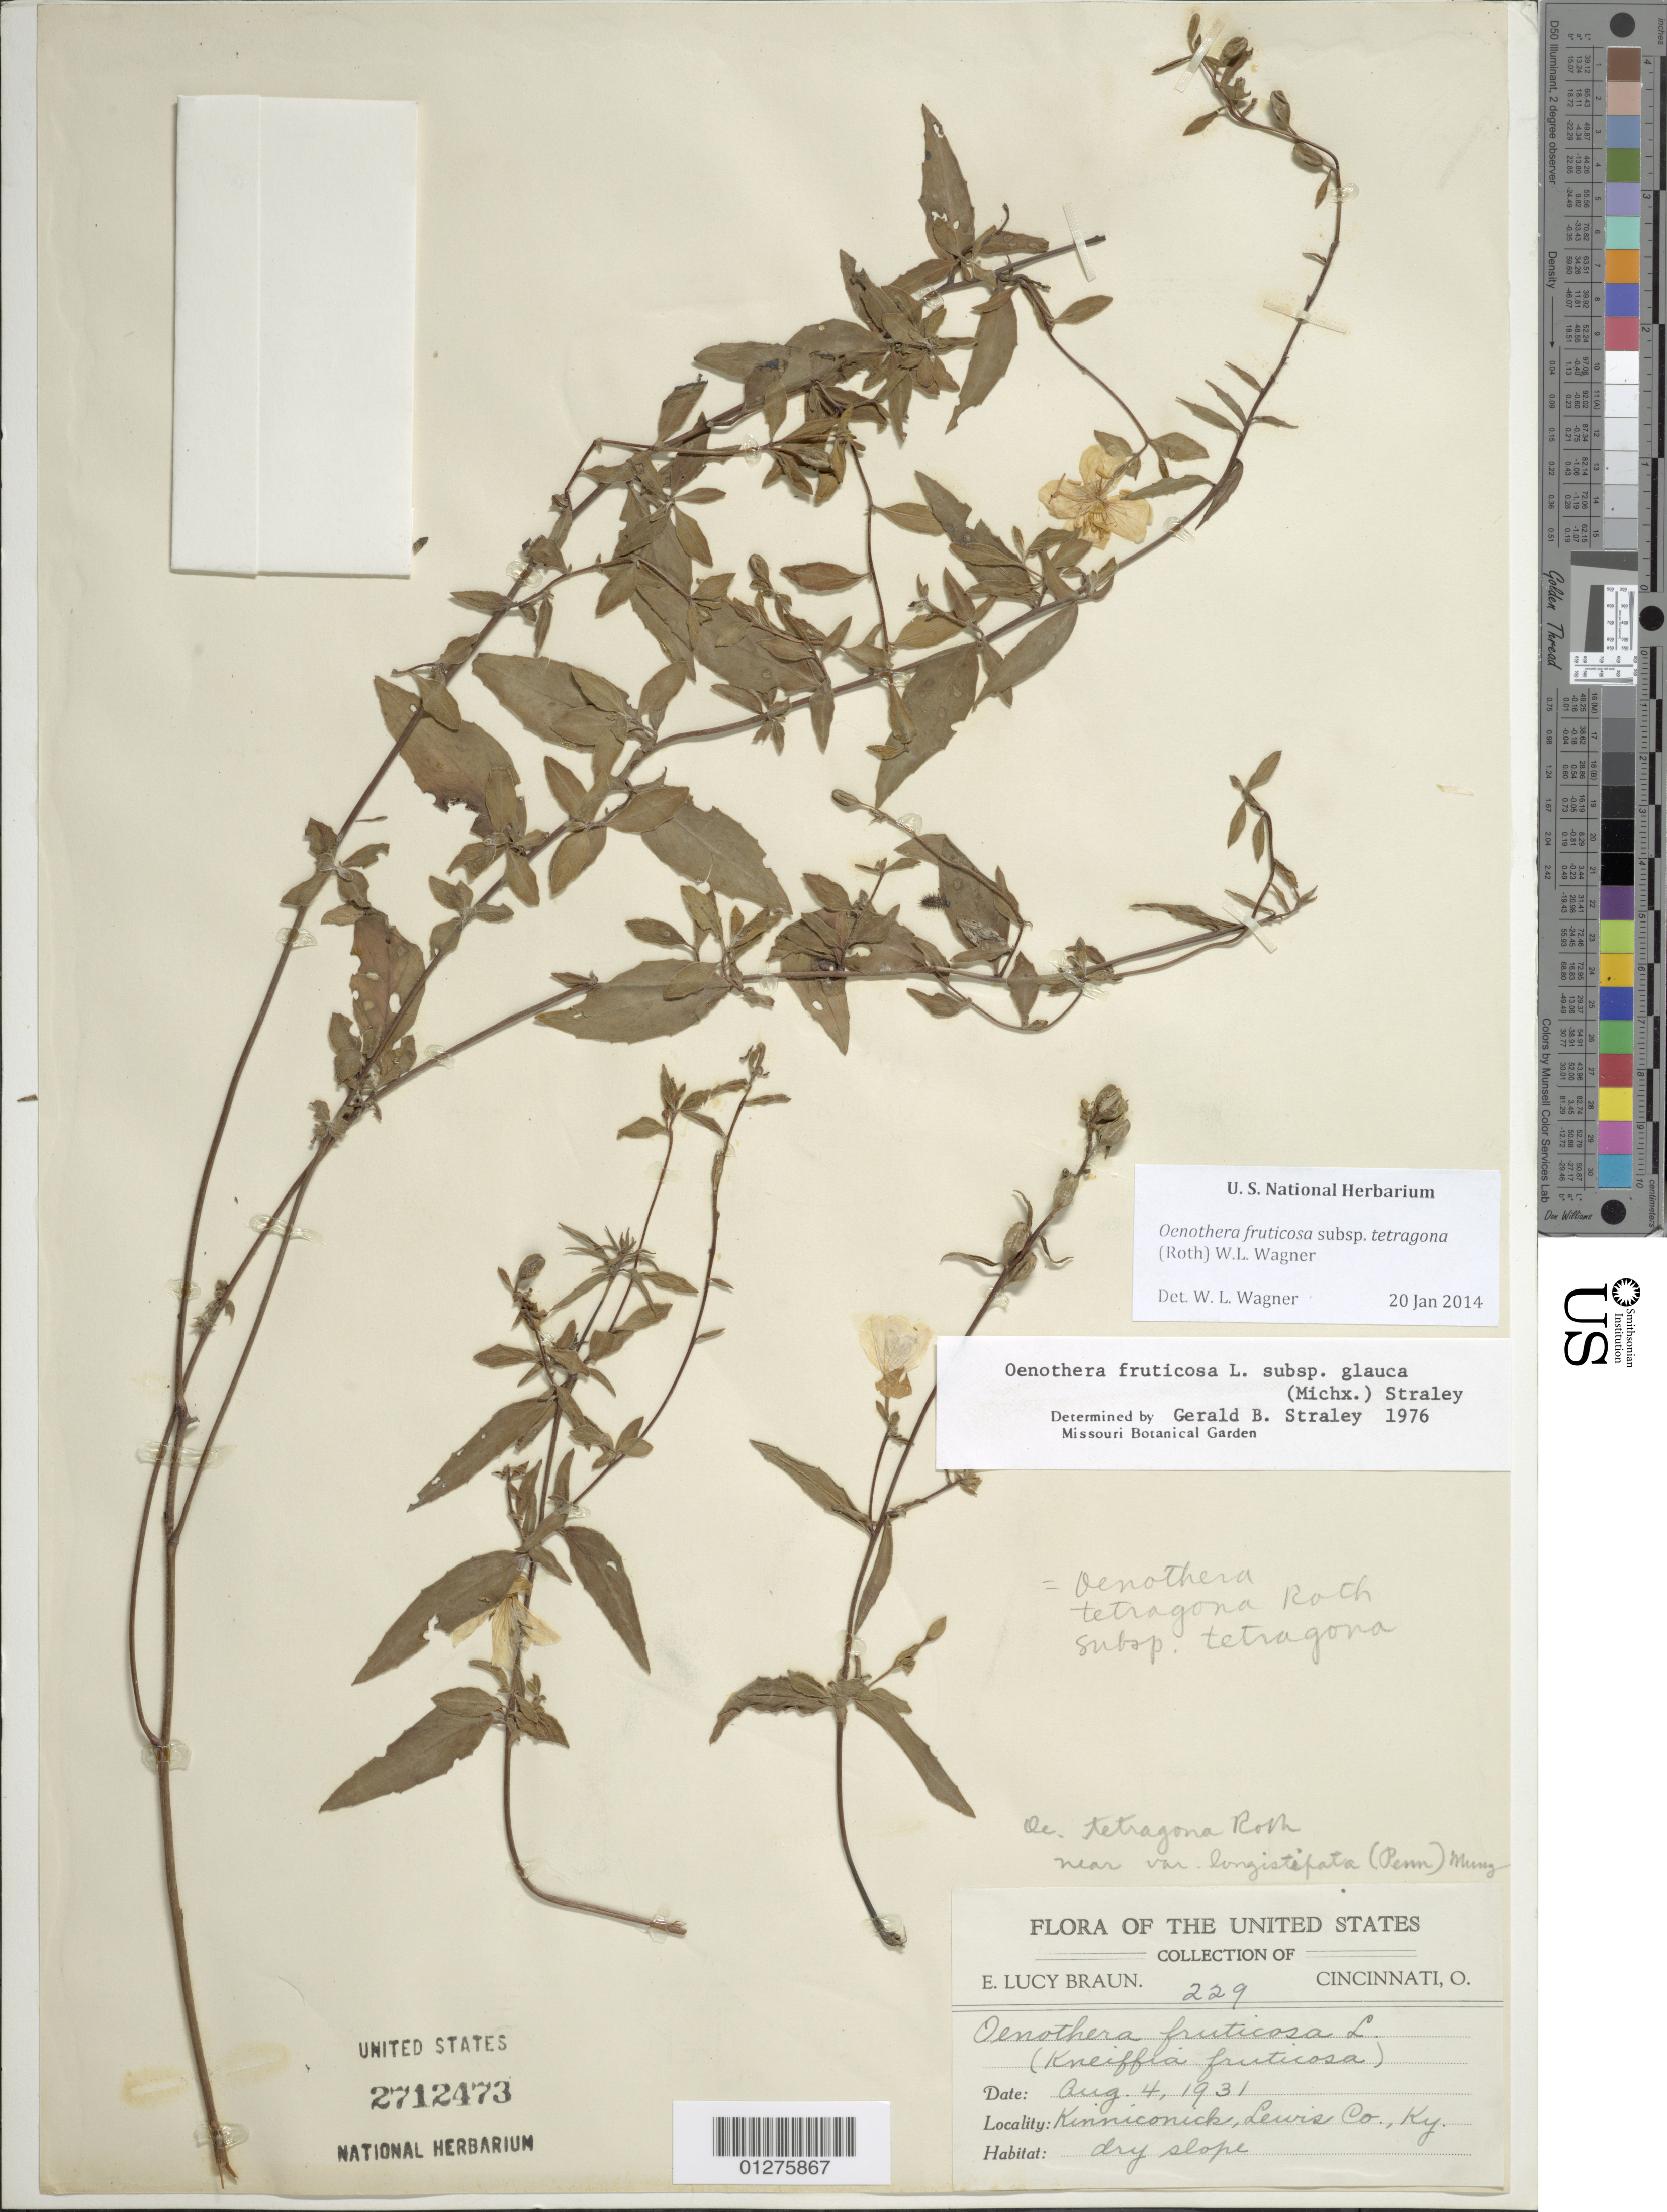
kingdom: Plantae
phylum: Tracheophyta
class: Magnoliopsida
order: Myrtales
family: Onagraceae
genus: Oenothera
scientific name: Oenothera fruticosa subsp. tetragona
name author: (Roth) W.L. Wagner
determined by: Wagner, W. L., (BOT), Smithsonian Institution - National Museum of Natural History (UNITED STATES)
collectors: E. L. Braun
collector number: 229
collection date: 1931-08-04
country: United States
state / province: Kentucky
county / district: Lewis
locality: Kinniconick.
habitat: Dry slope.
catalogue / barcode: US 2712473